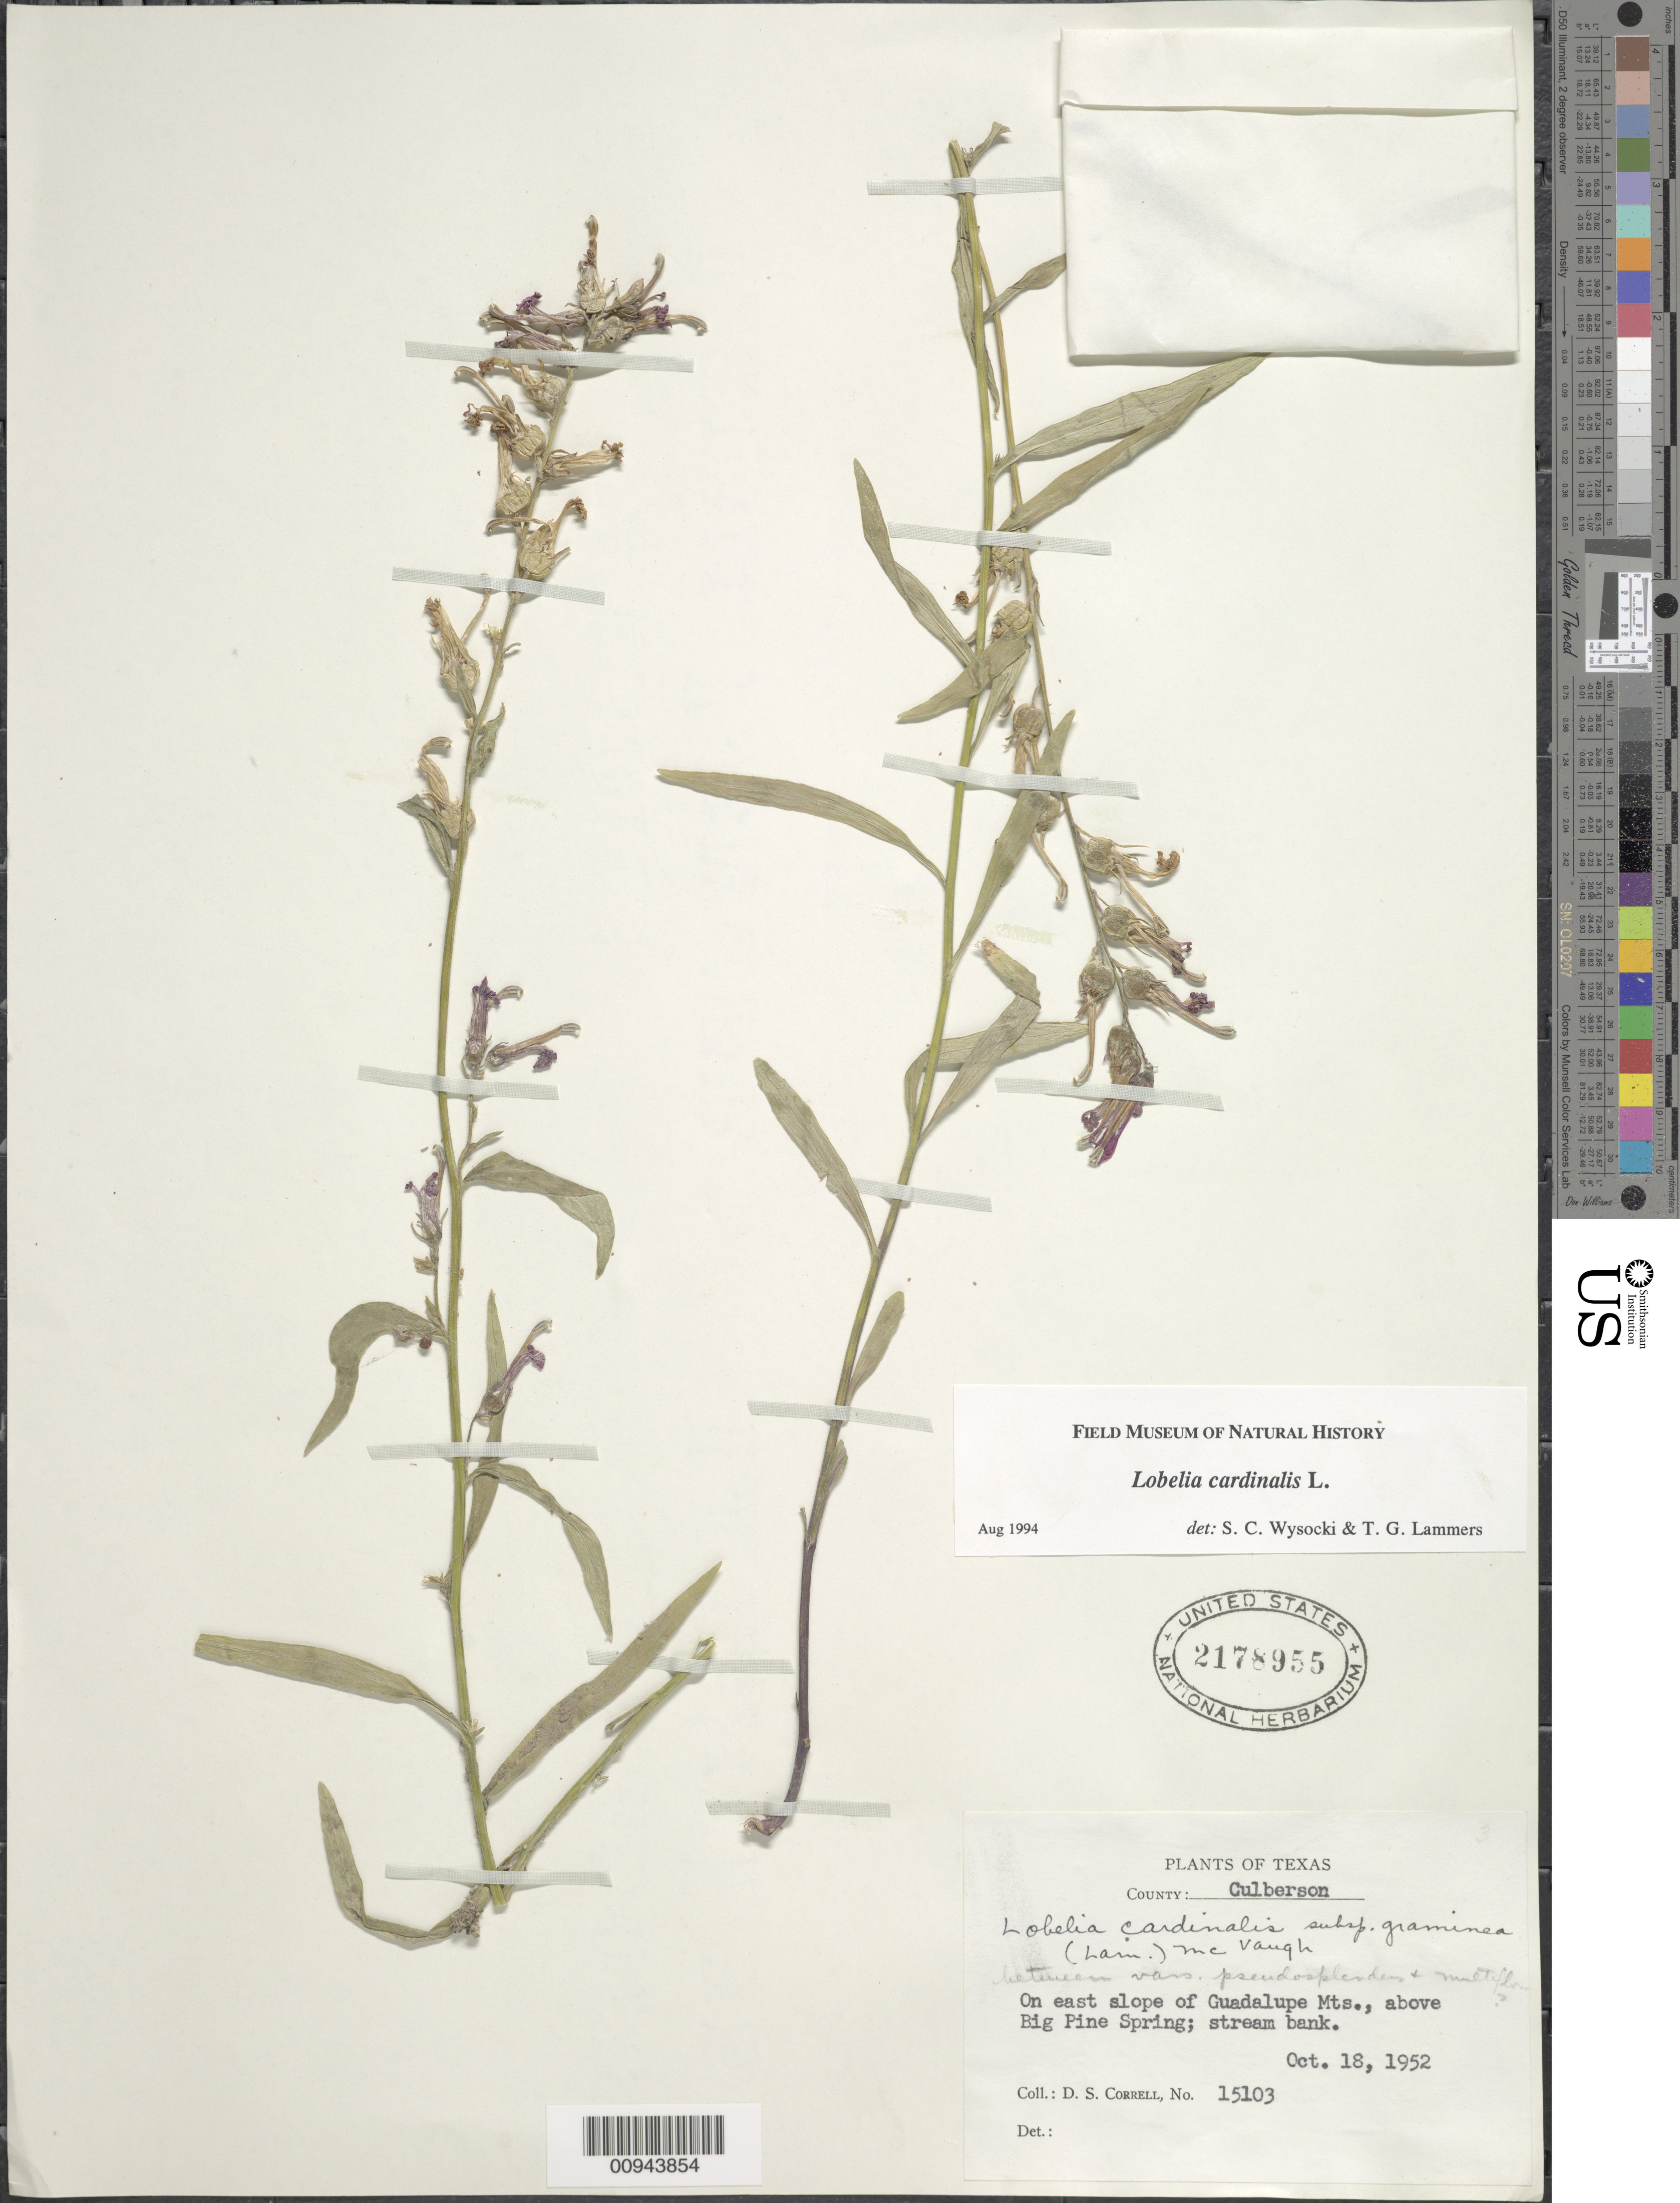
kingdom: Plantae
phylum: Tracheophyta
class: Magnoliopsida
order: Asterales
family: Campanulaceae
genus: Lobelia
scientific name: Lobelia cardinalis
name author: L.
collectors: D. S. Correll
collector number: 15103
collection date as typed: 18 Oct 1952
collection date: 1952-10-18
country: United States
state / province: Texas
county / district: Culberson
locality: On east slope of Guadalupe Mts., above Big Pine Spring.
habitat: stream bank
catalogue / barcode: US 2178955